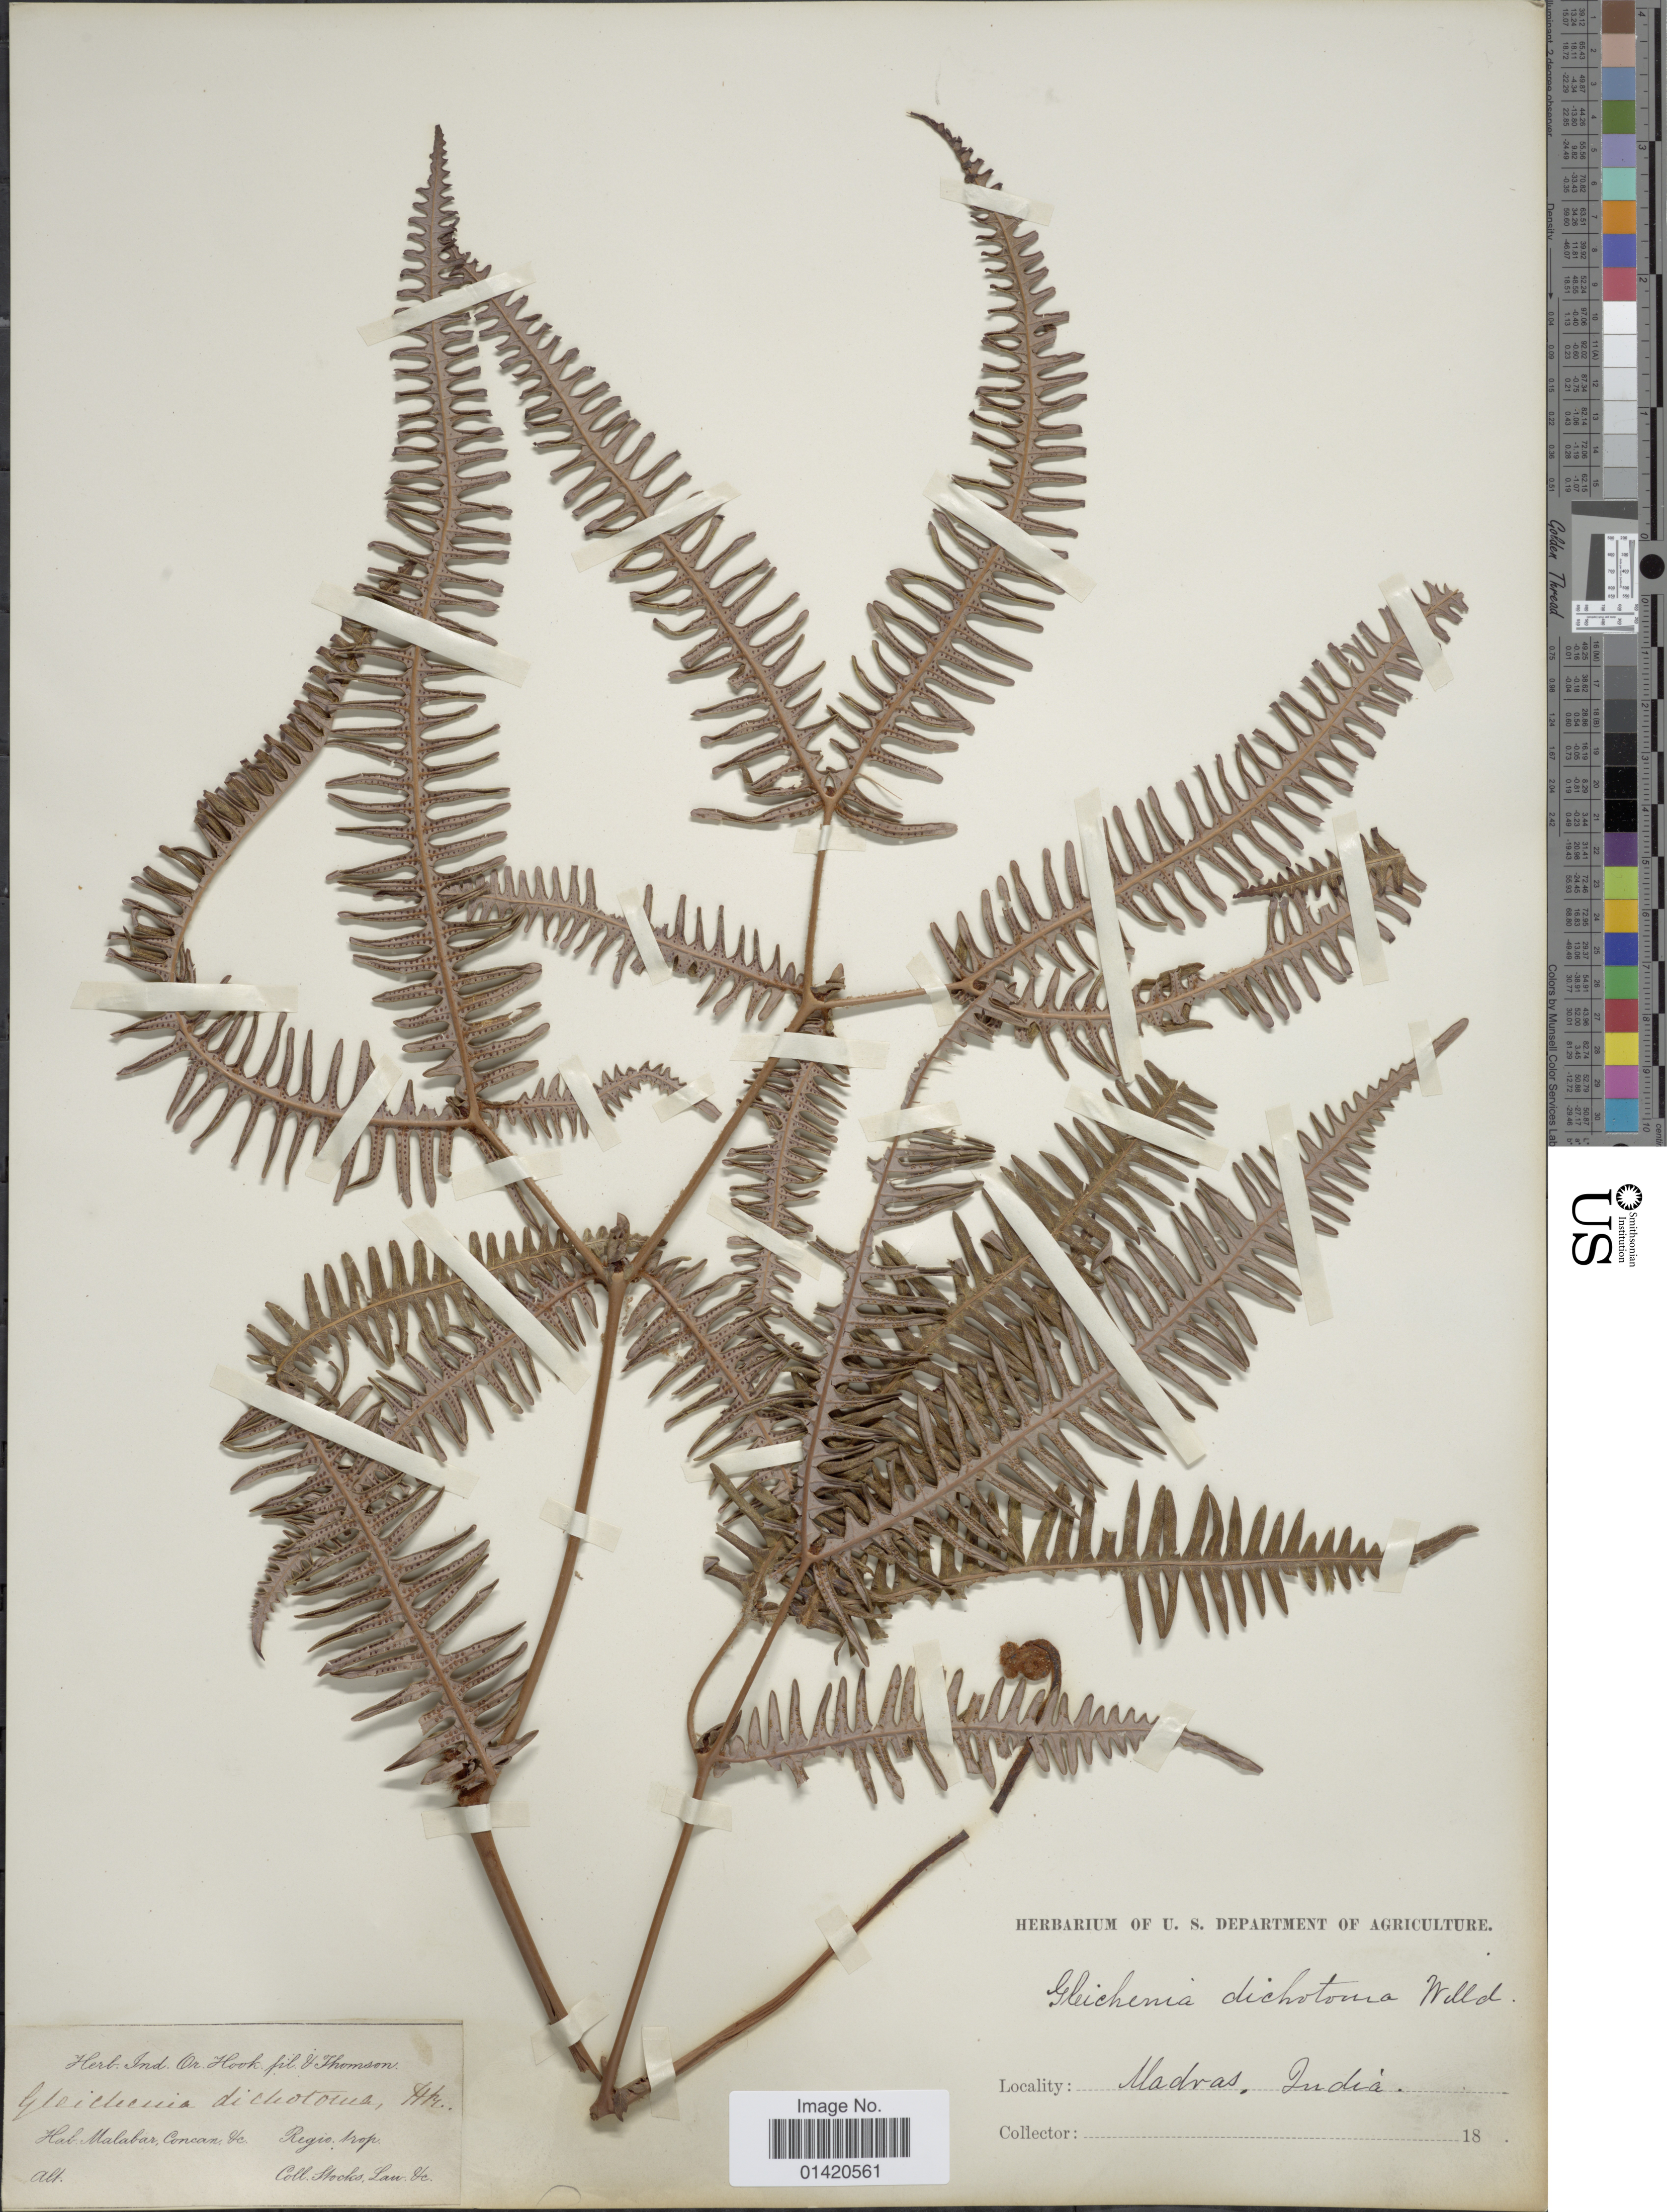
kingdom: Plantae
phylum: Tracheophyta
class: Polypodiopsida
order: Gleicheniales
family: Gleicheniaceae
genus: Dicranopteris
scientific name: Dicranopteris linearis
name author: (Burm. f.) Underw.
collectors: J. Stocks & J. Law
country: India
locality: Malabar, Concan, &c. Regio trop. Madras.